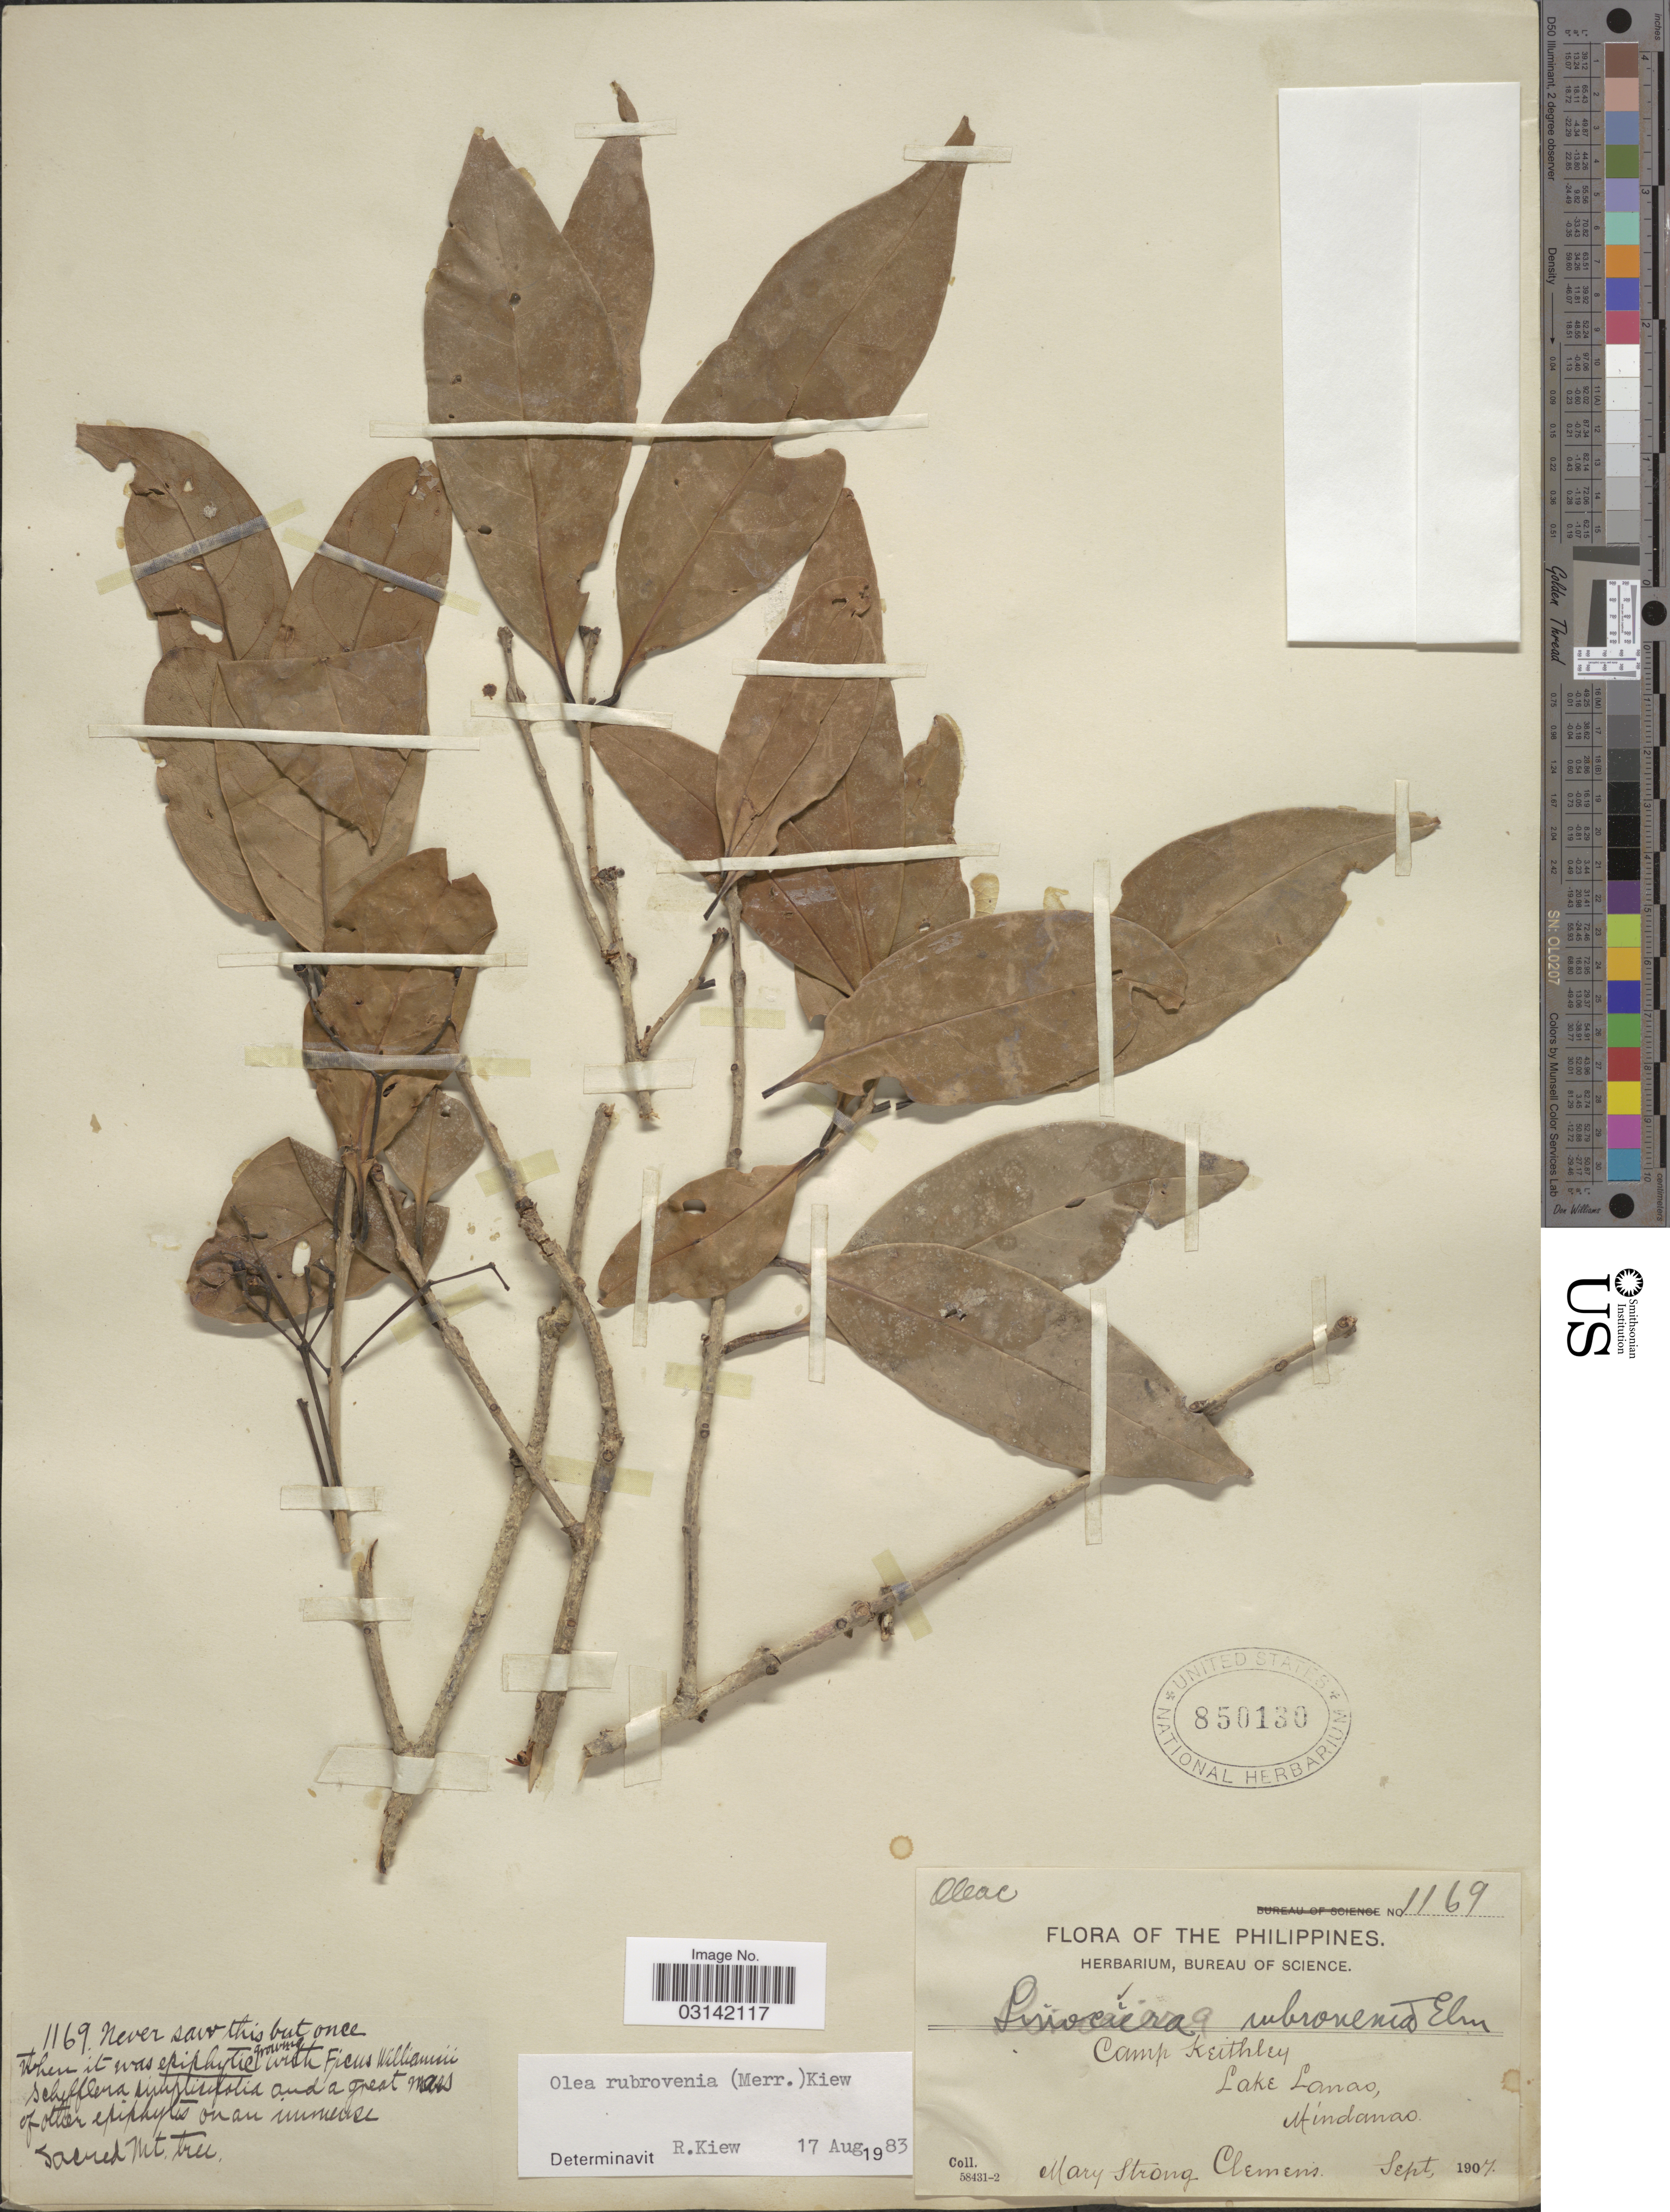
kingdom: Plantae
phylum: Tracheophyta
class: Magnoliopsida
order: Lamiales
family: Oleaceae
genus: Tetrapilus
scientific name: Tetrapilus rubrovenius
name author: (Elmer) L.A.S. Johnson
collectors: M. S. Clemens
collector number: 1169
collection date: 1907-09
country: Philippines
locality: Camp Keithley, Lake Lanao, Mindanao.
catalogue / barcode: US 850130